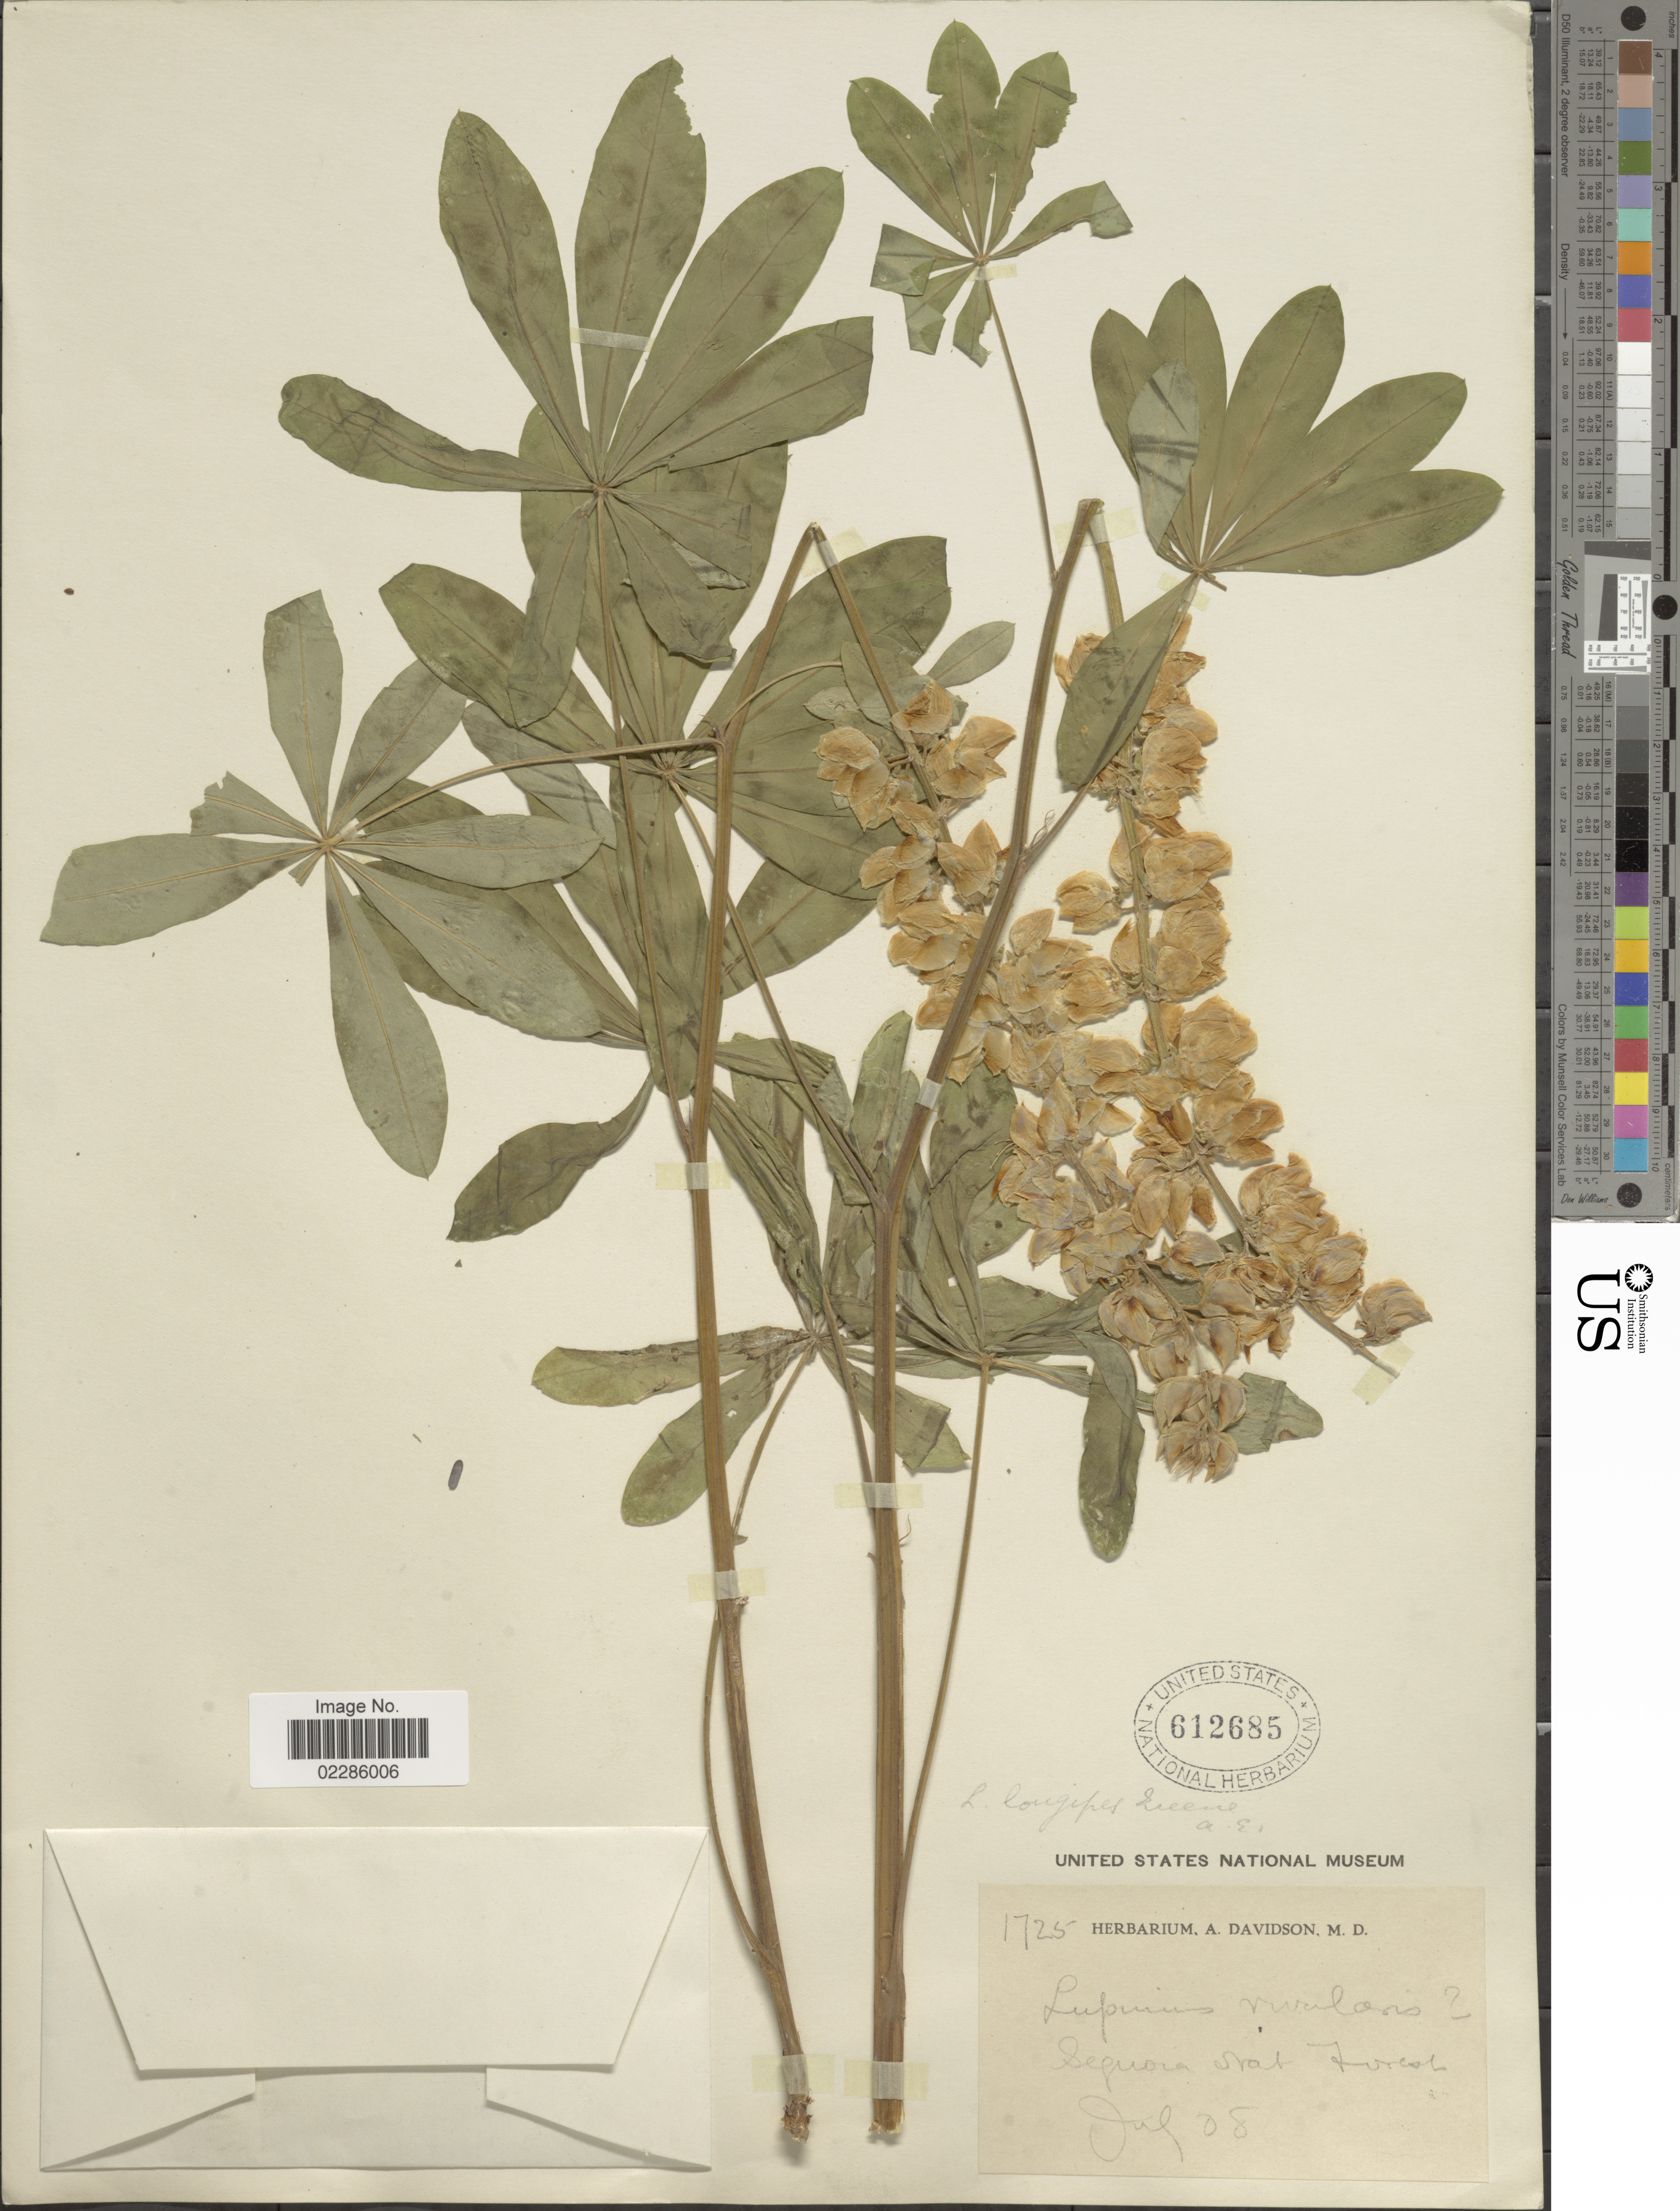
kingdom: Plantae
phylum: Tracheophyta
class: Magnoliopsida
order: Fabales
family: Fabaceae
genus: Lupinus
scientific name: Lupinus longipes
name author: Greene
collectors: ex herb. A. Davidson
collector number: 1725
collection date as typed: Transcribed d/m/y: /7/8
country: United States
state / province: California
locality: Sequoia Nat Forest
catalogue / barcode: US 612685